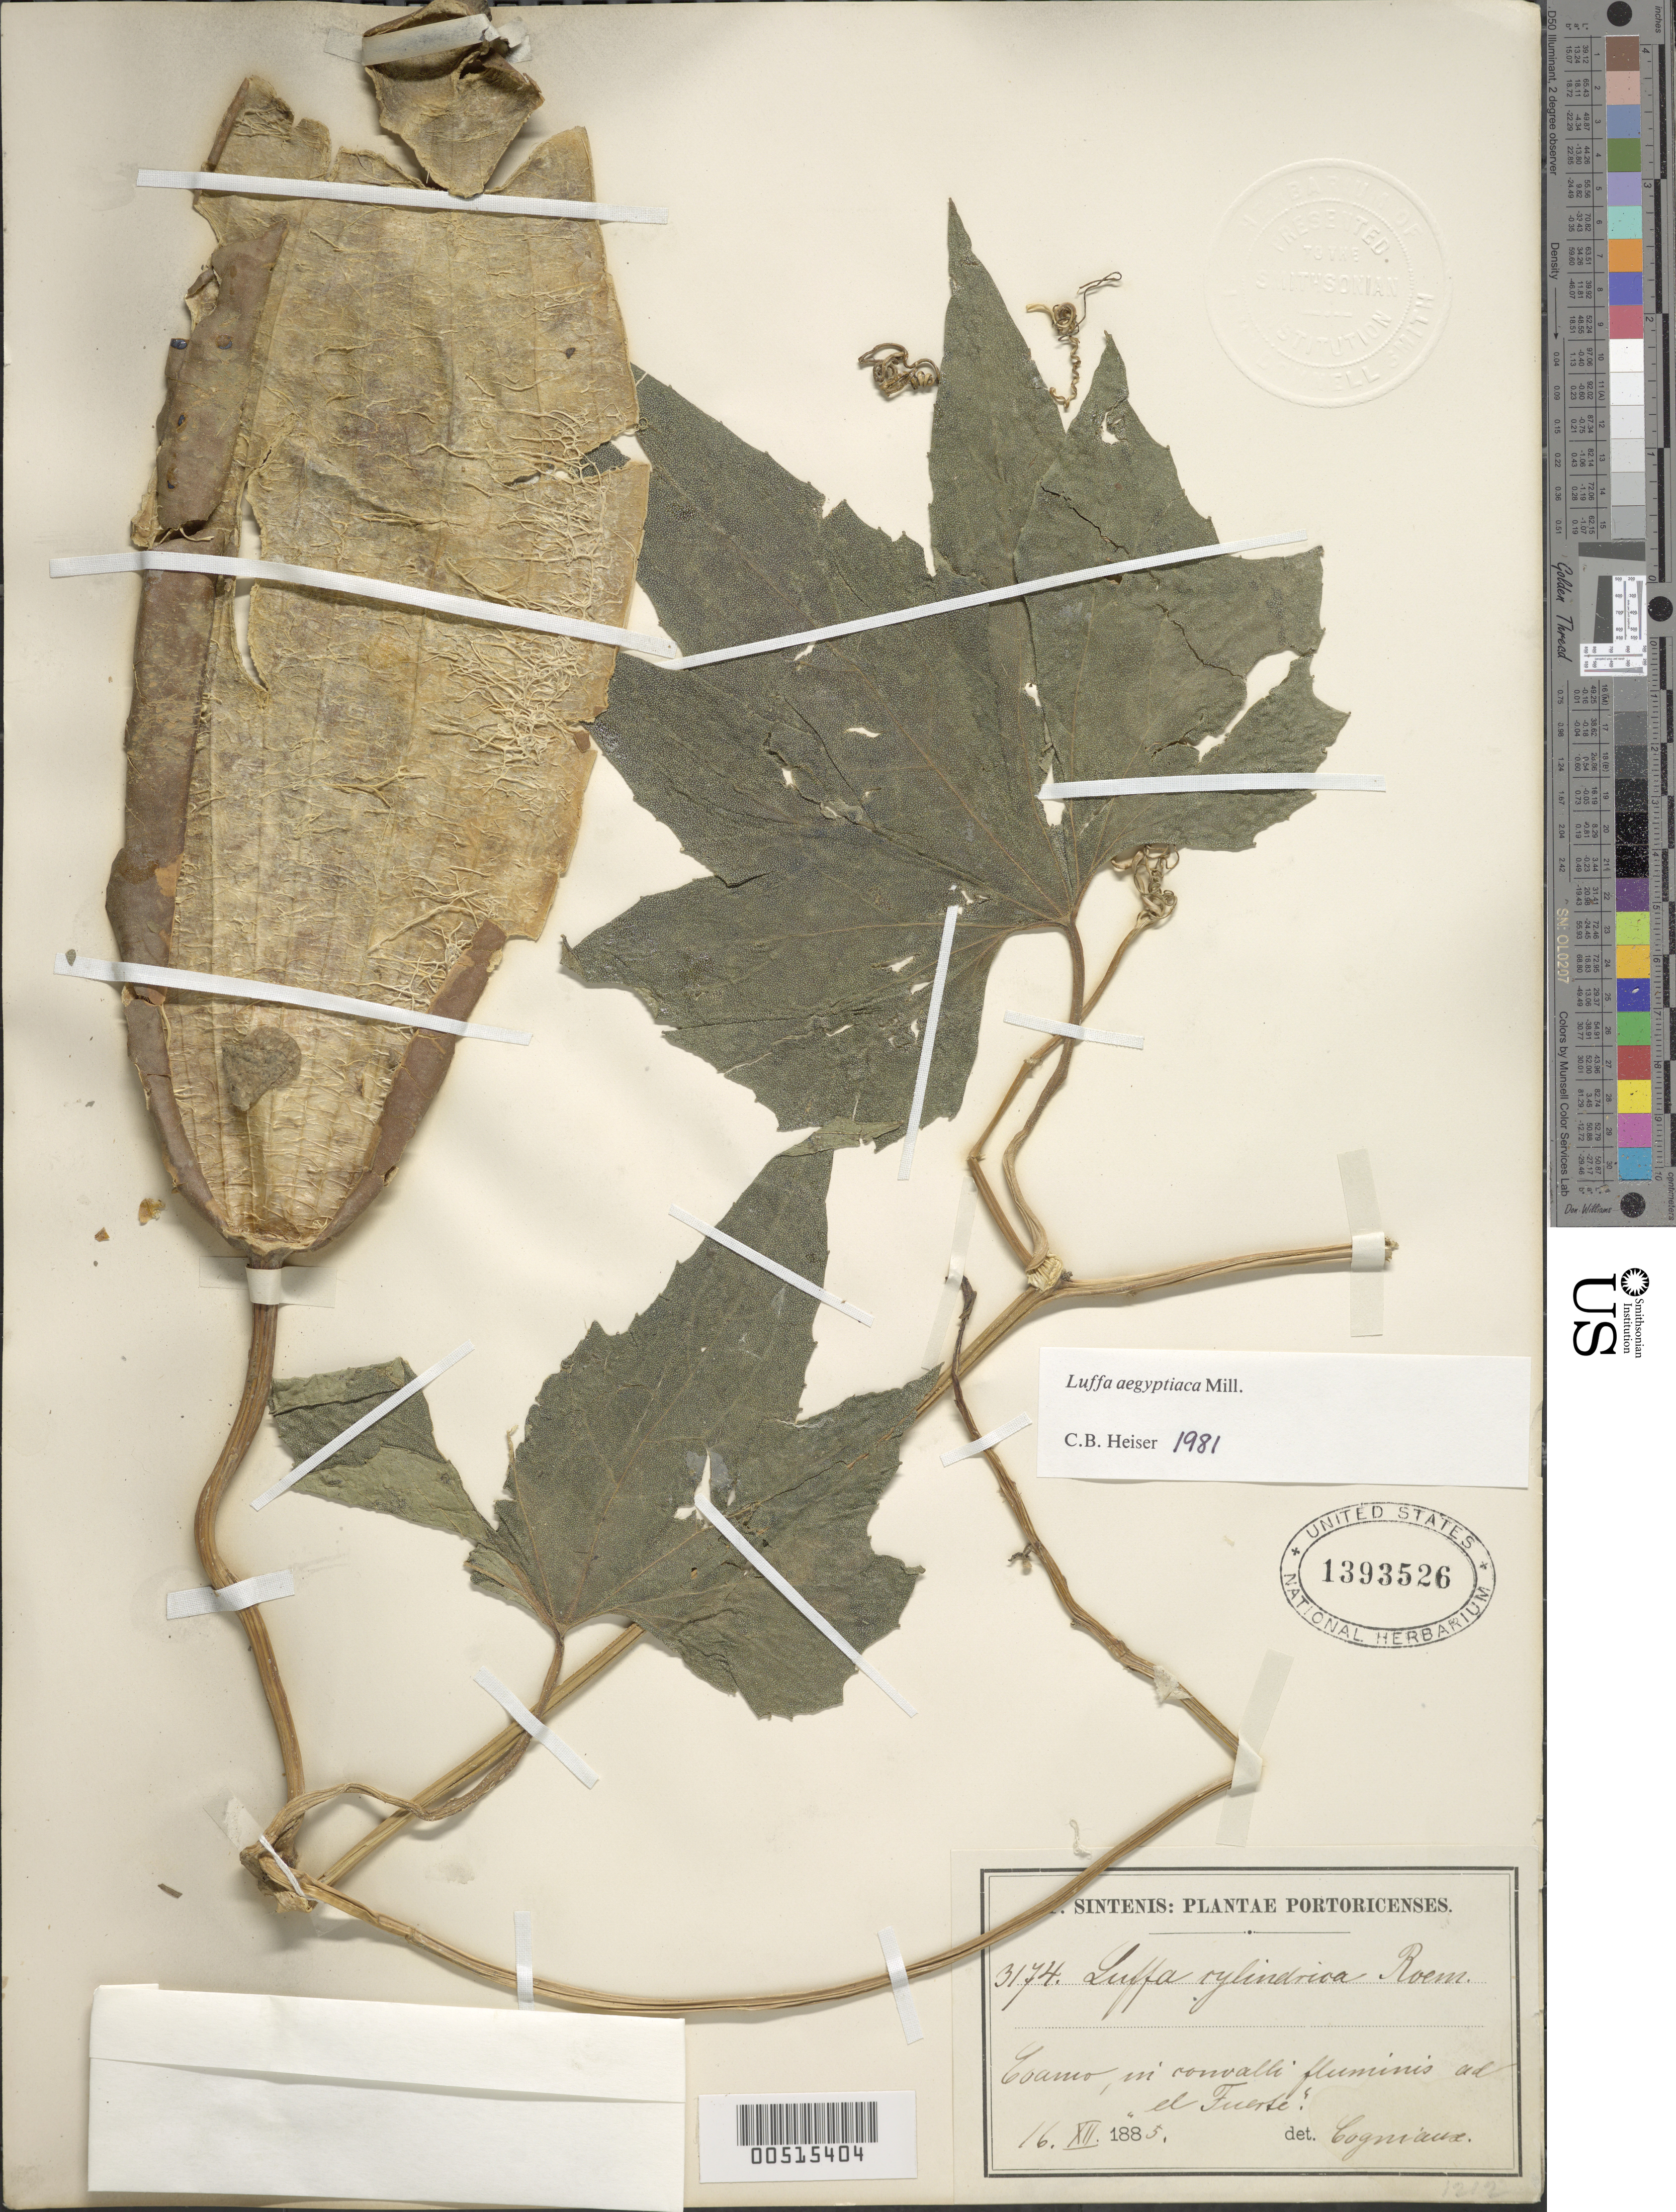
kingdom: Plantae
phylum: Tracheophyta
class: Magnoliopsida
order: Cucurbitales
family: Cucurbitaceae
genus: Luffa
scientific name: Luffa aegyptiaca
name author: Mill.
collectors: P. Sintenis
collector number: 3174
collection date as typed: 16 Dec 1885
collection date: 1885-12-16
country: Puerto Rico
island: Greater Antilles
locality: Coamo. In convalli fluminis ad "el Fuerte".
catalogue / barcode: US 1393526